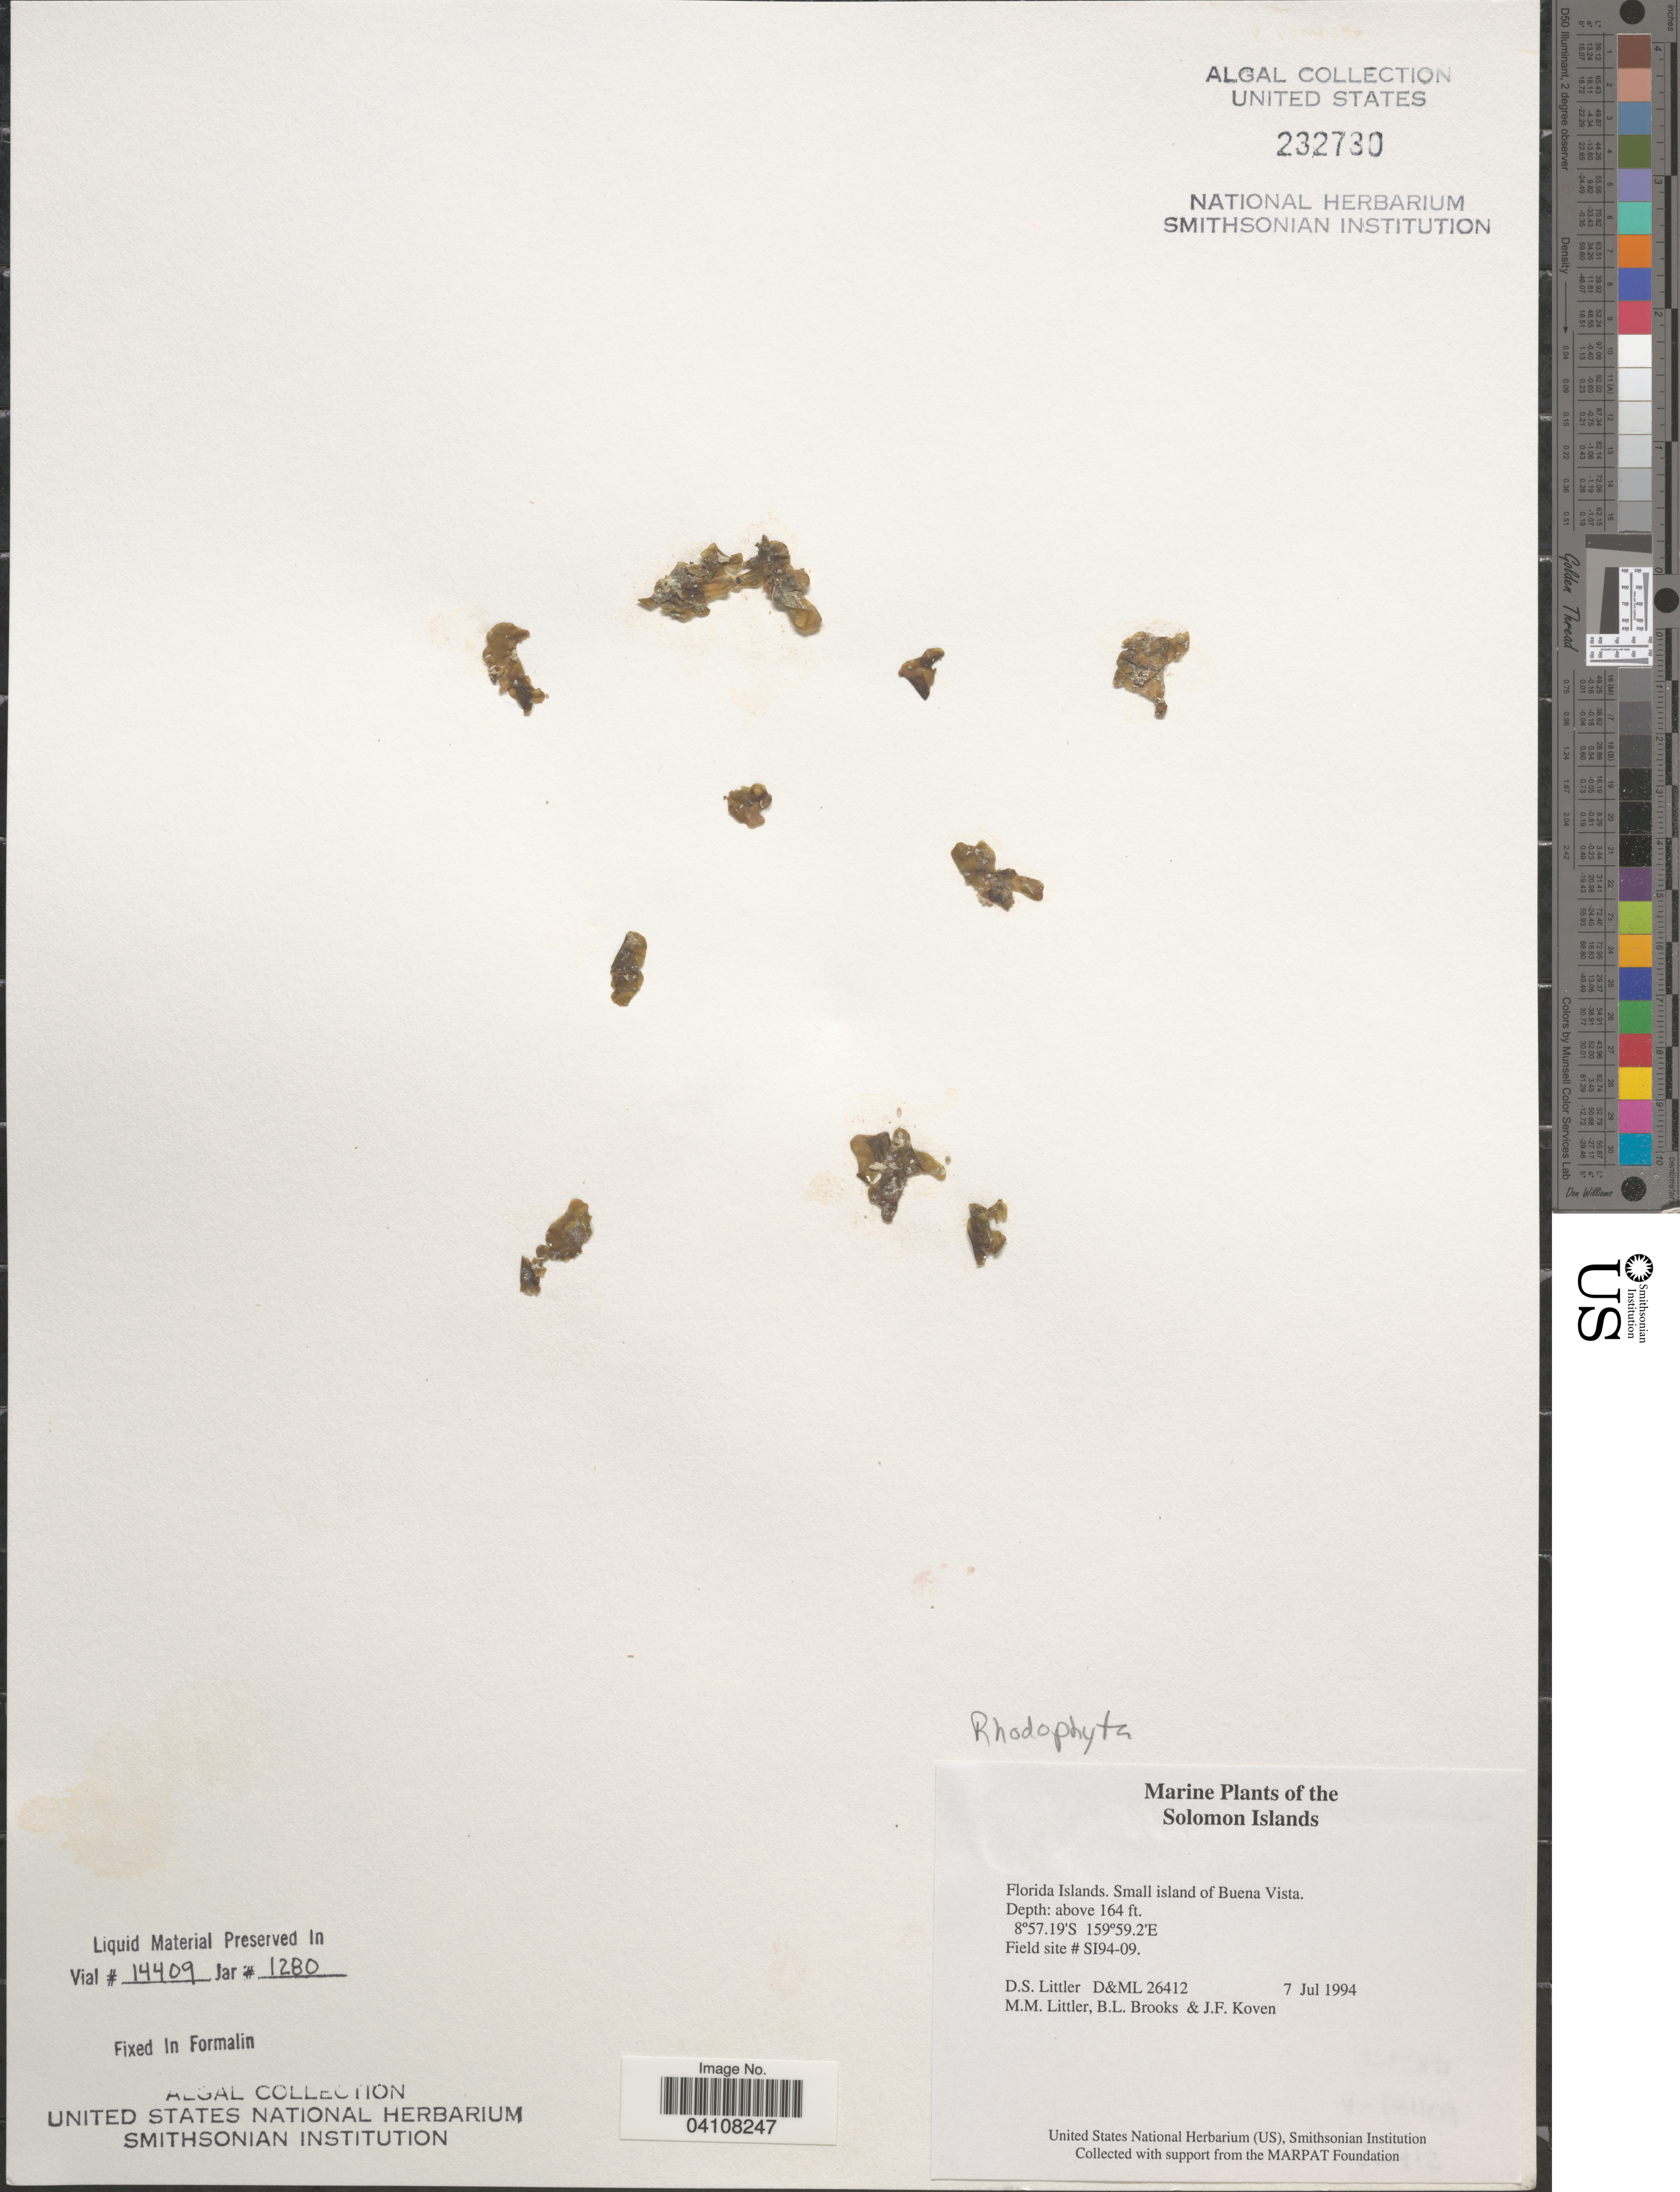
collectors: D. S. Littler, B. Brooks & J. Koven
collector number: D&ML26412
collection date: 1994-07-07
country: Solomon Islands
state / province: Solomon Islands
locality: Florida Islands. Small island of Buena Vista. Field site # SI94-09.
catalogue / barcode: US 232730